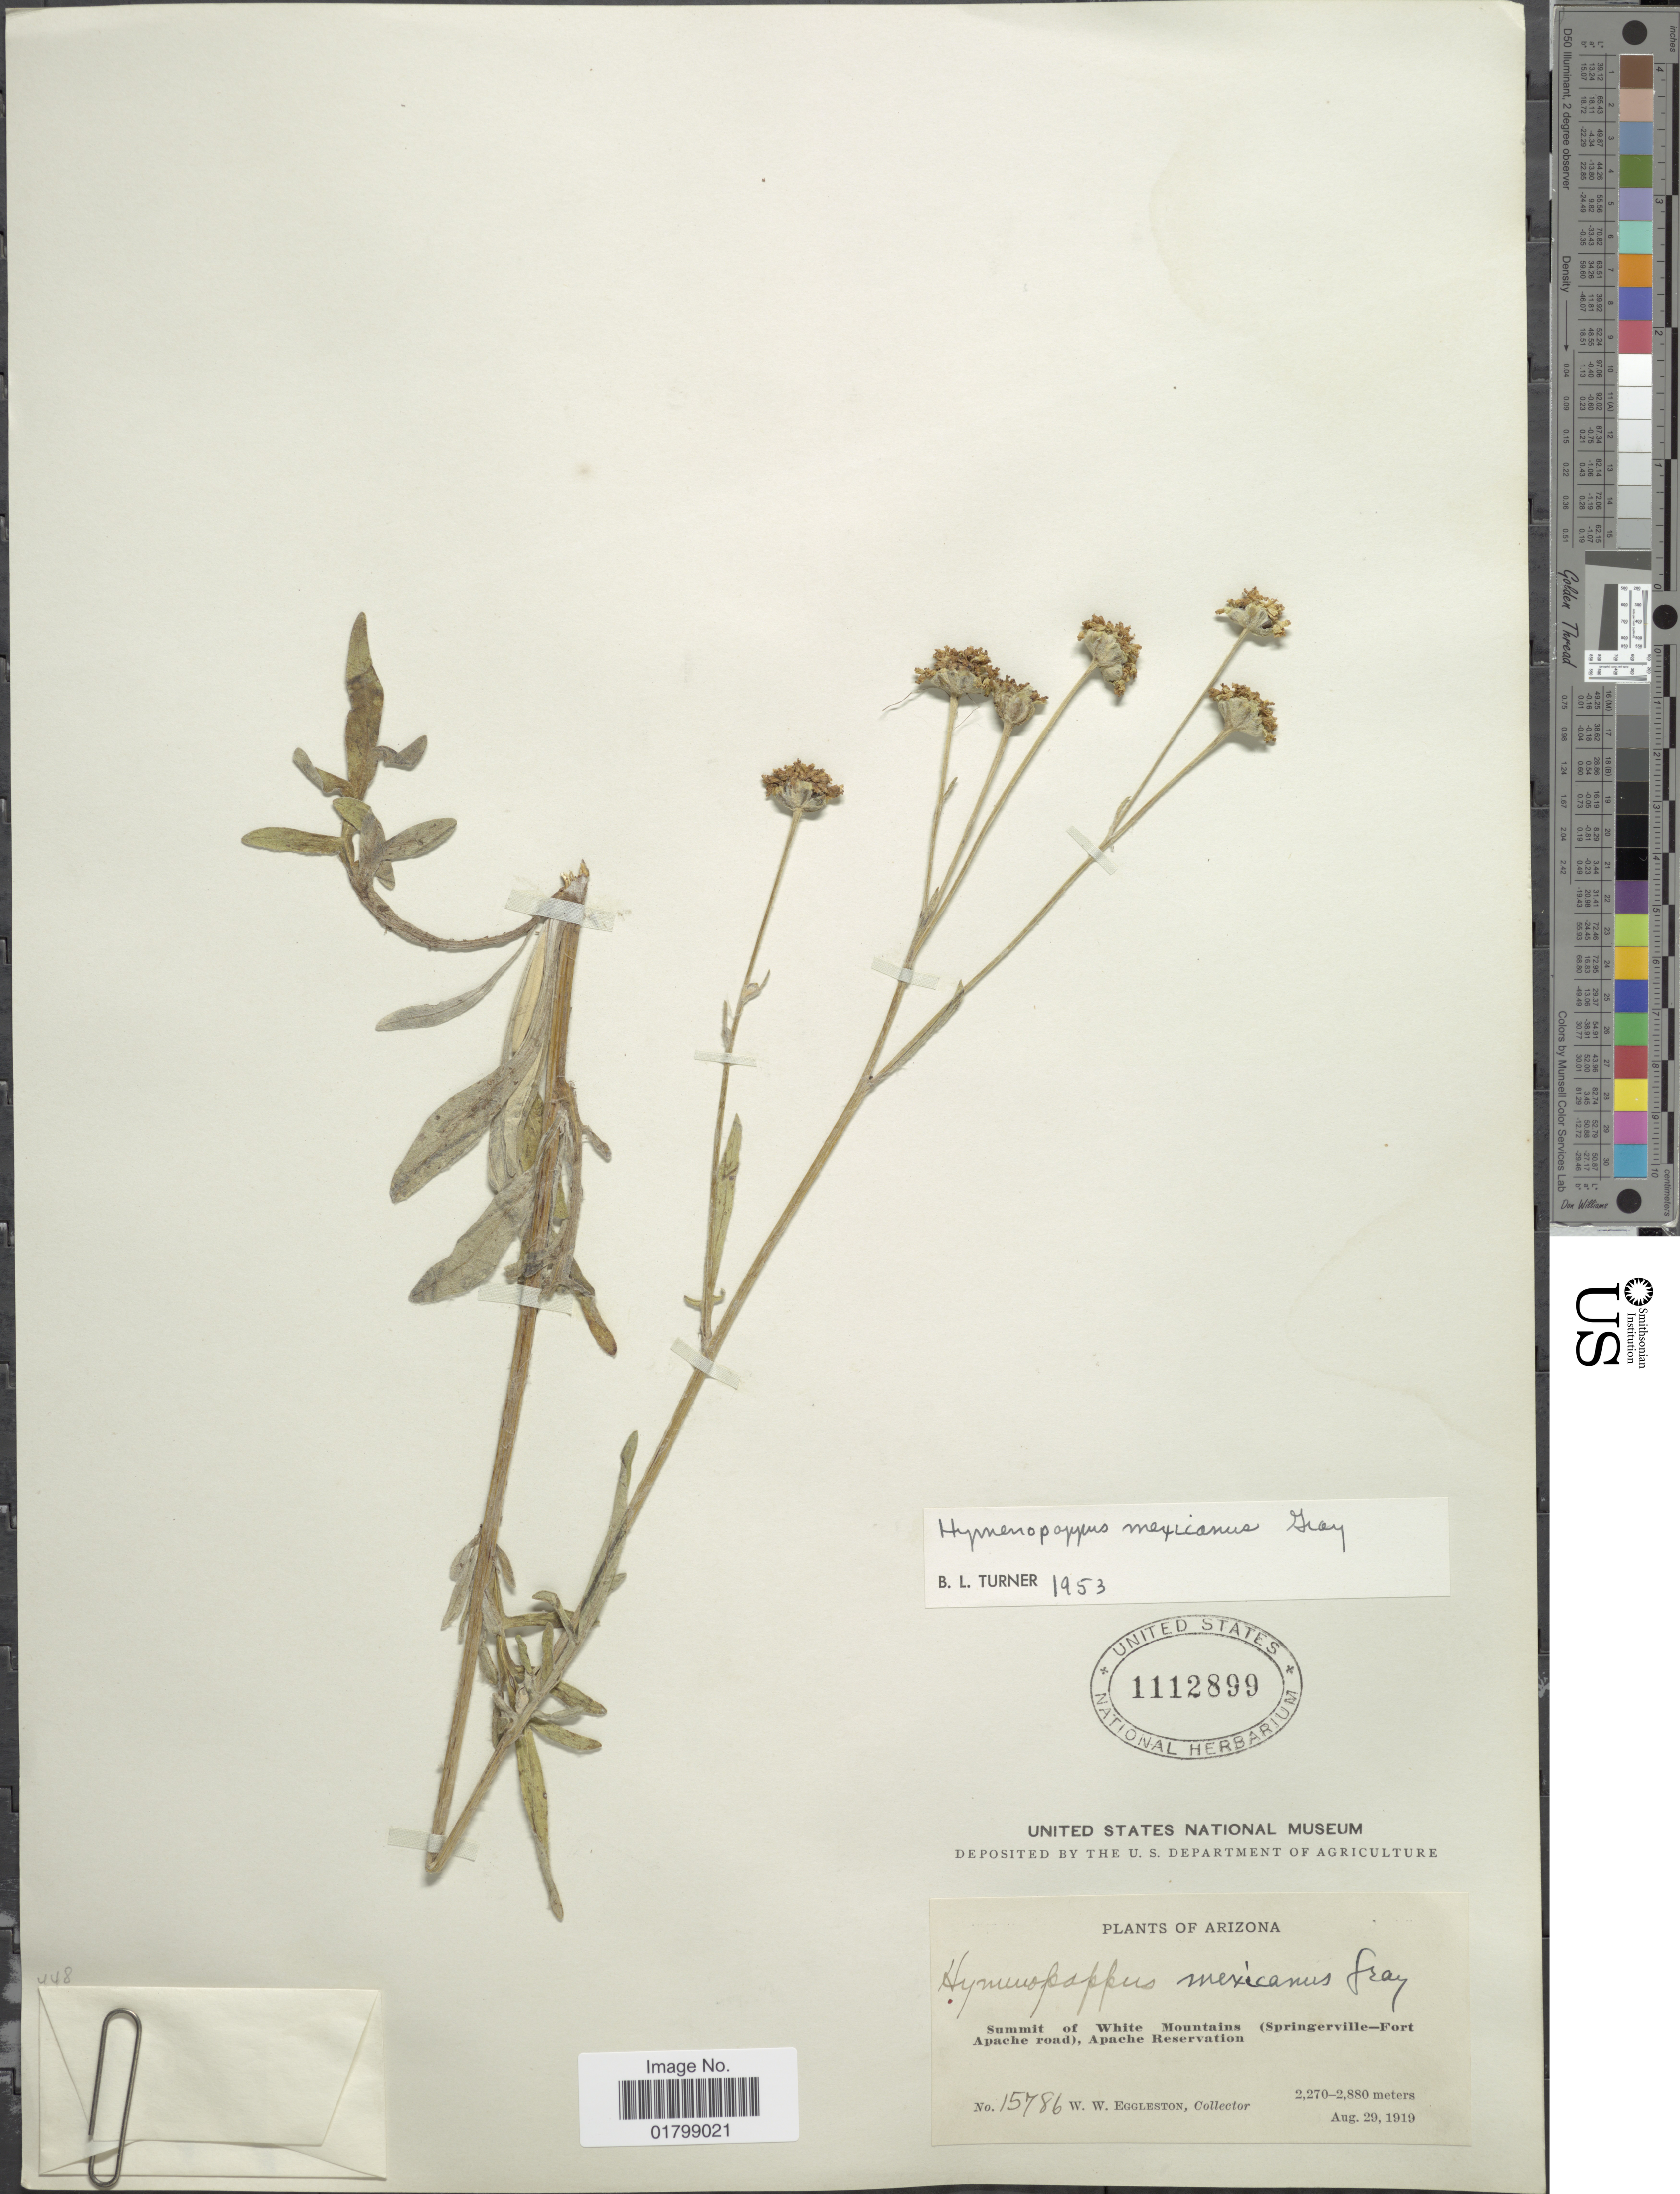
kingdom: Plantae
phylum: Tracheophyta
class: Magnoliopsida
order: Asterales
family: Asteraceae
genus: Hymenopappus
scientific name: Hymenopappus mexicanus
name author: A. Gray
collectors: W. W. Eggleston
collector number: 15786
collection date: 1919-08-29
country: United States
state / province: Arizona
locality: Summit of White Mountains (Springerville-Fort Apache road), Apache Reservation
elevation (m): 2270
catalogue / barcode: US 1112899